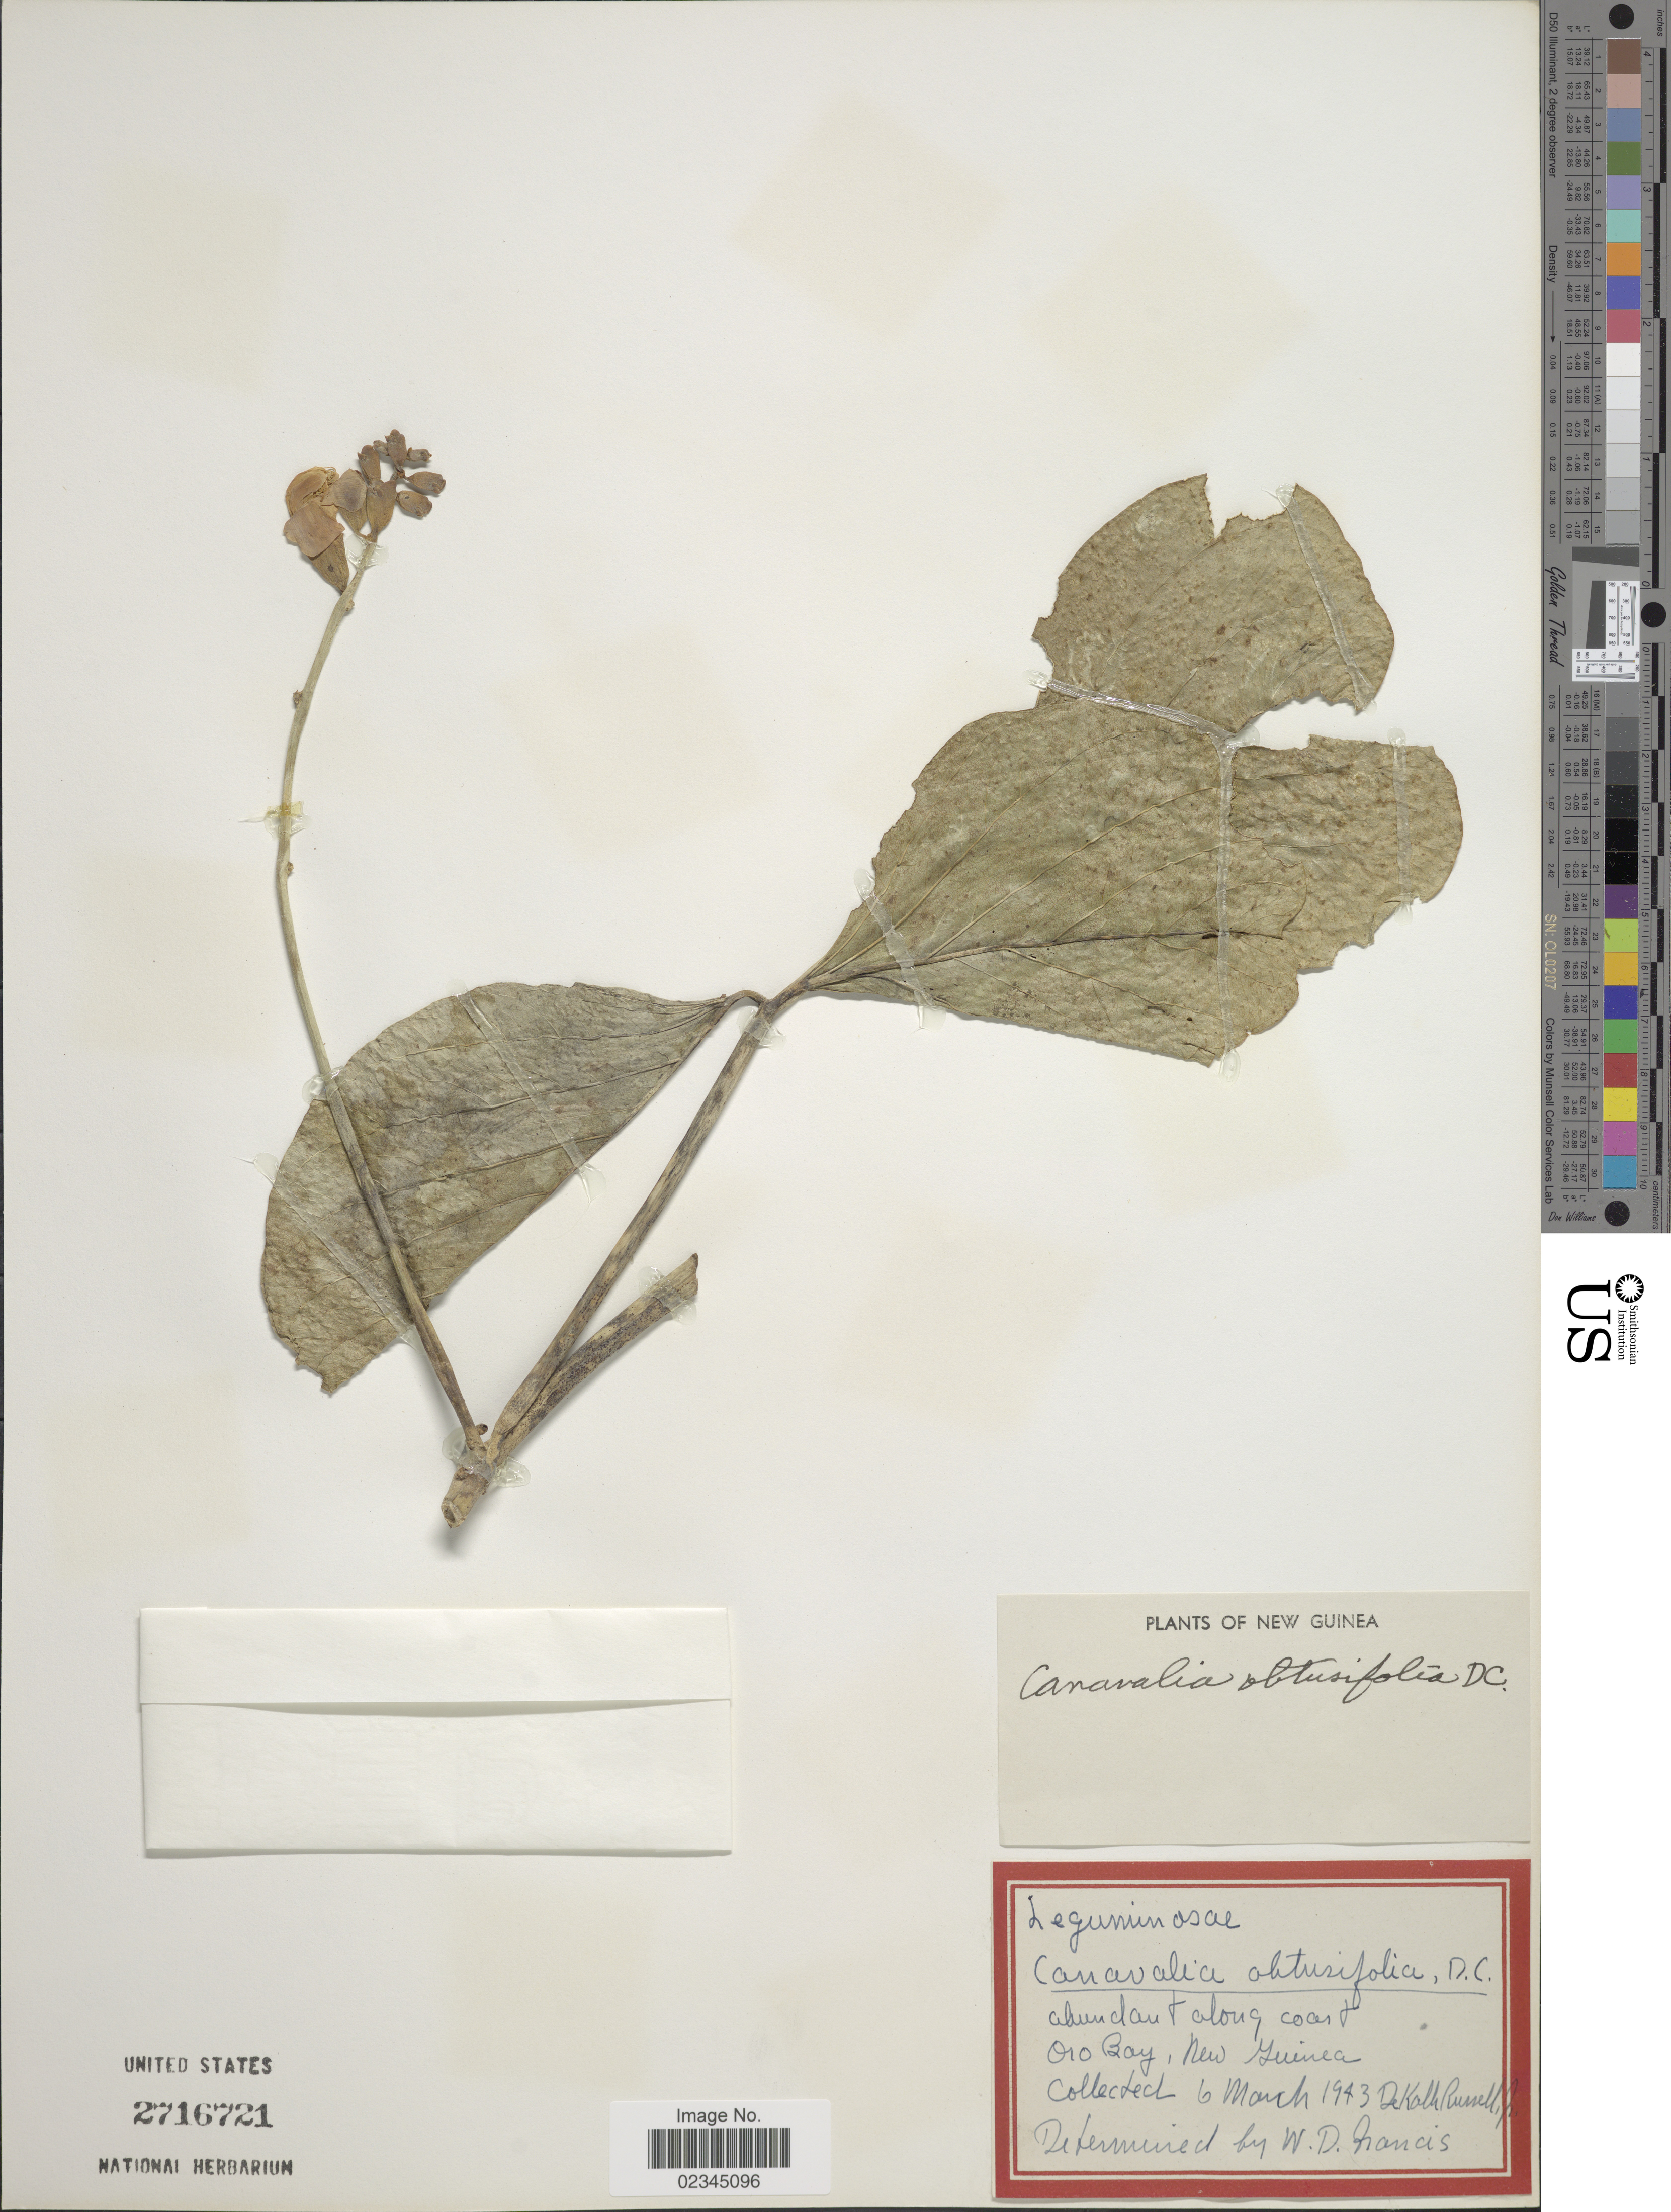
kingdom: Plantae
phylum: Tracheophyta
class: Magnoliopsida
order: Fabales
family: Fabaceae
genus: Canavalia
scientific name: Canavalia rosea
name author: (Sw.) DC.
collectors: D. K. Russell Jr.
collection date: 1943-03-06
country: Papua New Guinea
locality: New Guinea. Oro Bay.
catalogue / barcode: US 2716721